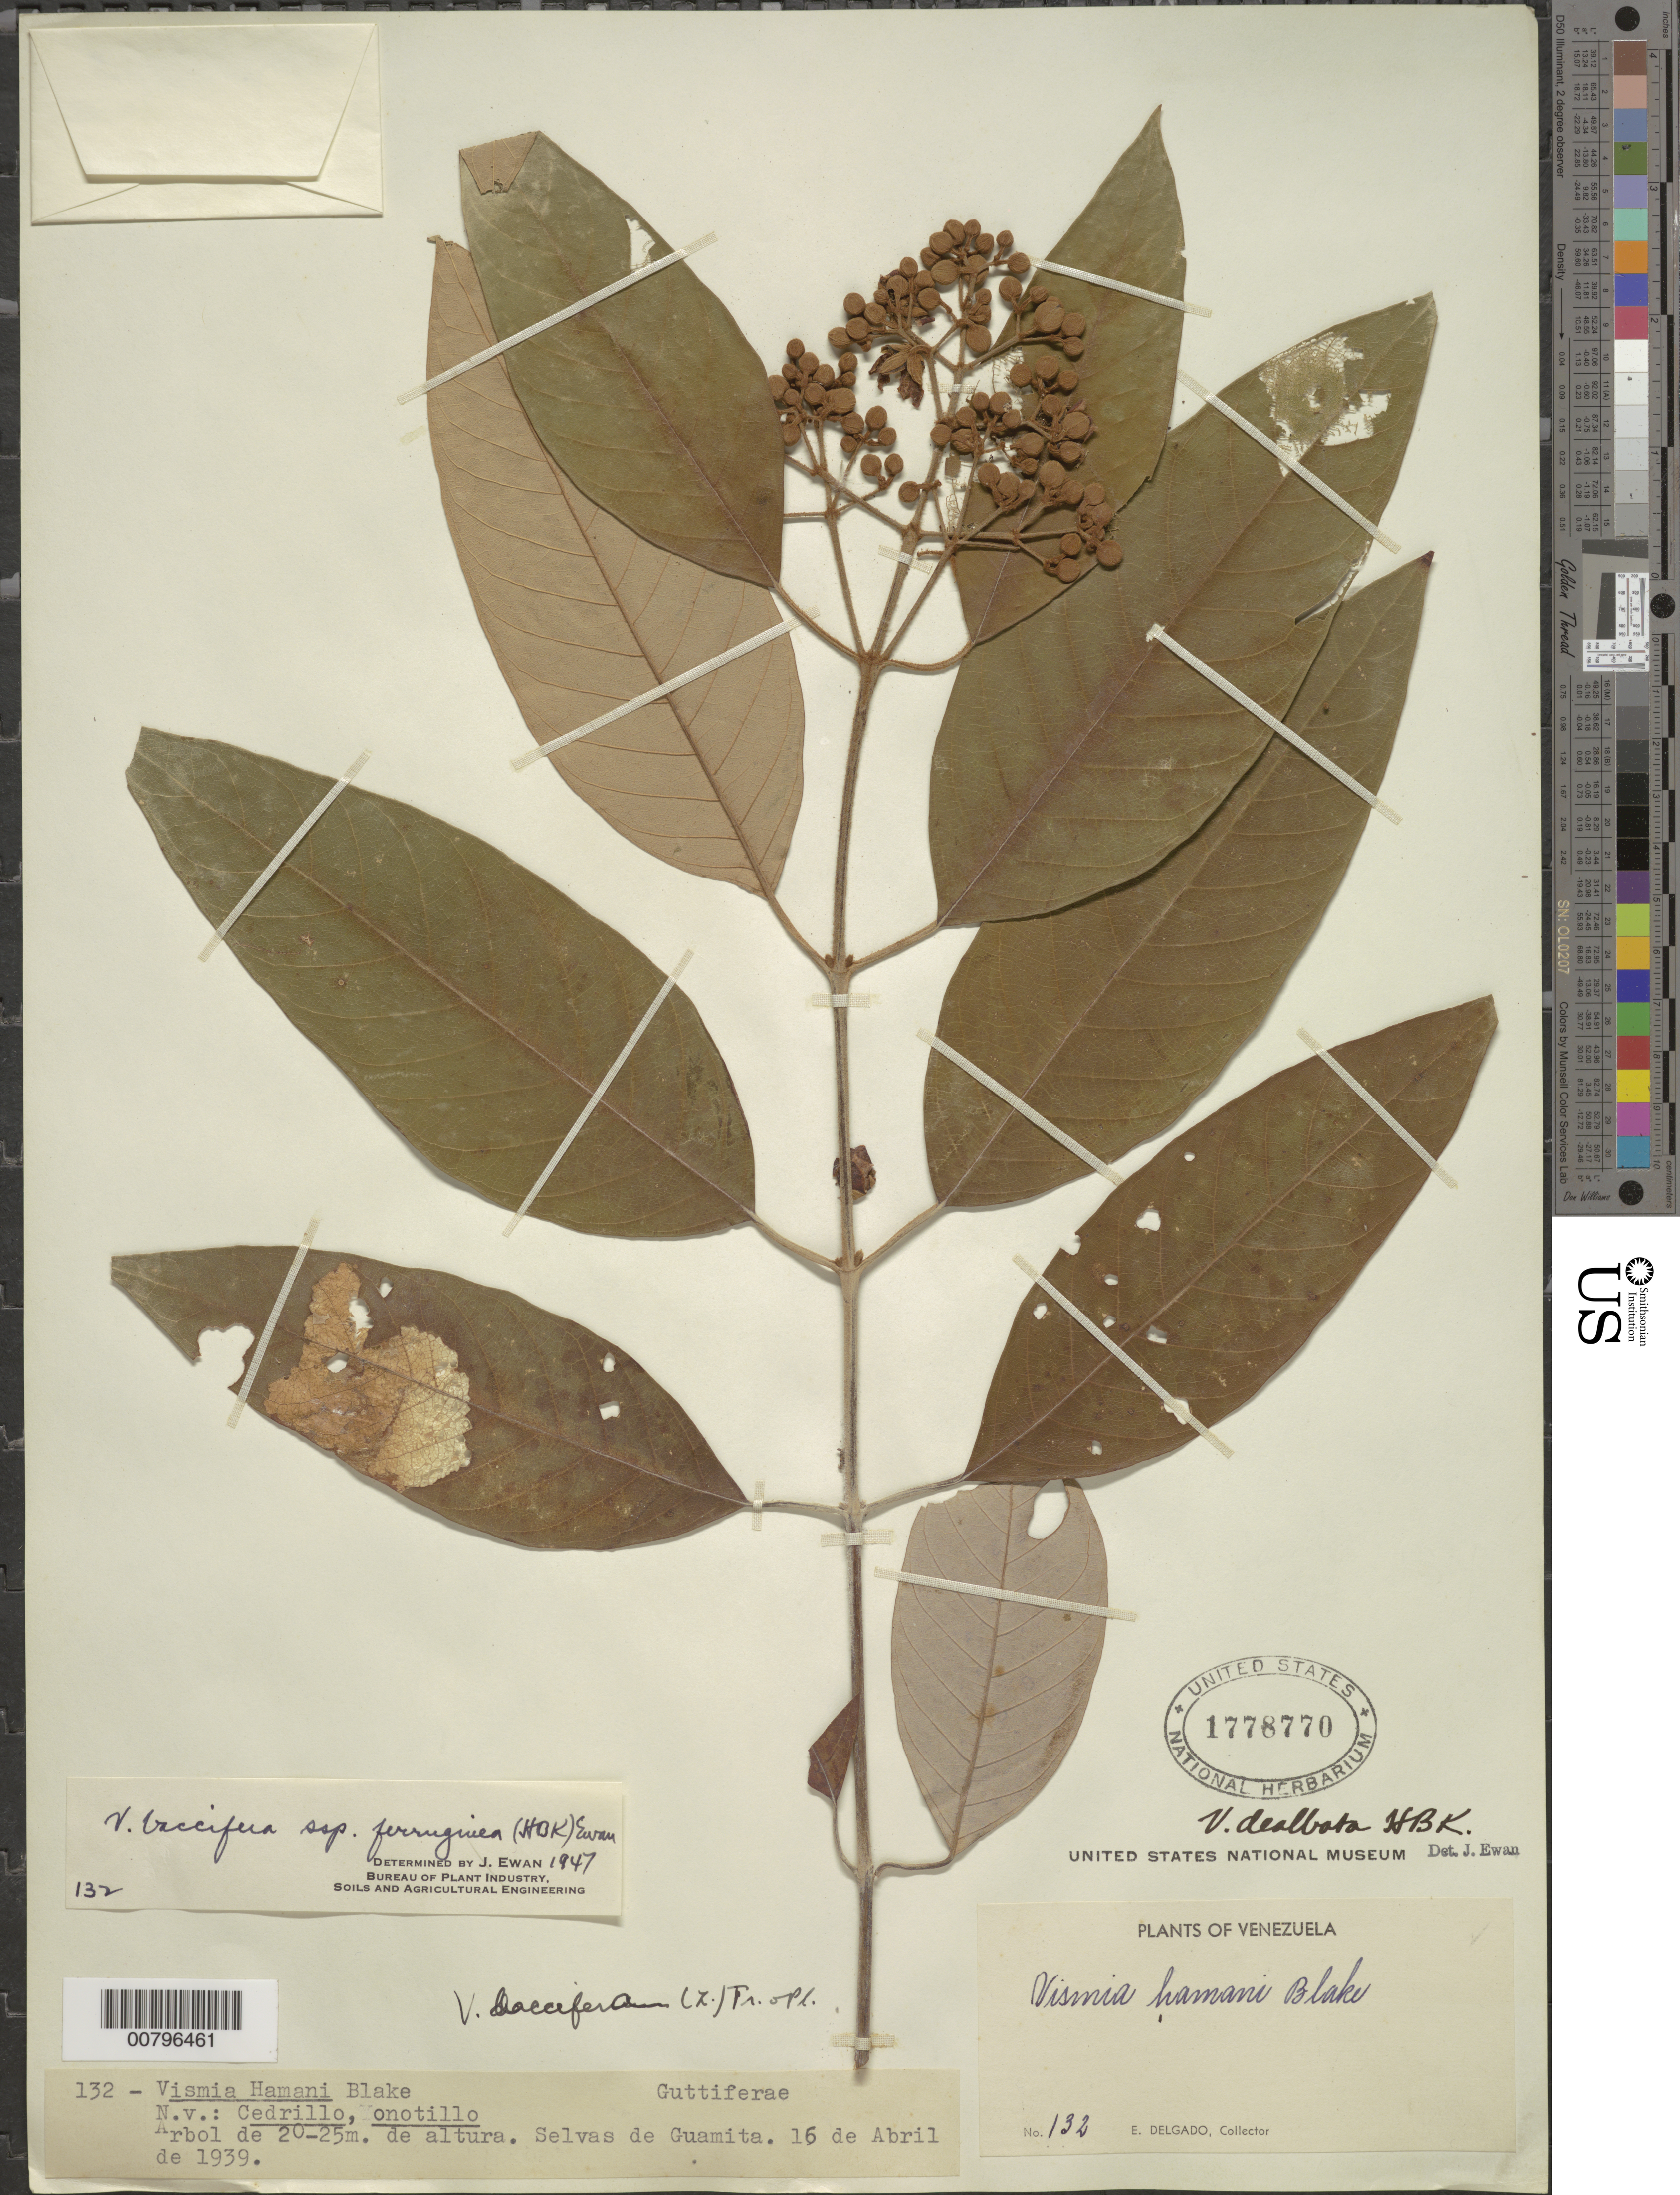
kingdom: Plantae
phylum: Tracheophyta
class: Magnoliopsida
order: Malpighiales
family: Hypericaceae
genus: Vismia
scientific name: Vismia baccifera subsp. ferruginea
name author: (Kunth) Ewan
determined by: Ewan, J. A.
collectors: E. Delgado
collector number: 132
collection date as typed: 16-Apr-39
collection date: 1939-04-16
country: Venezuela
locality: Guamita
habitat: Selvas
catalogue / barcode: US 1778770